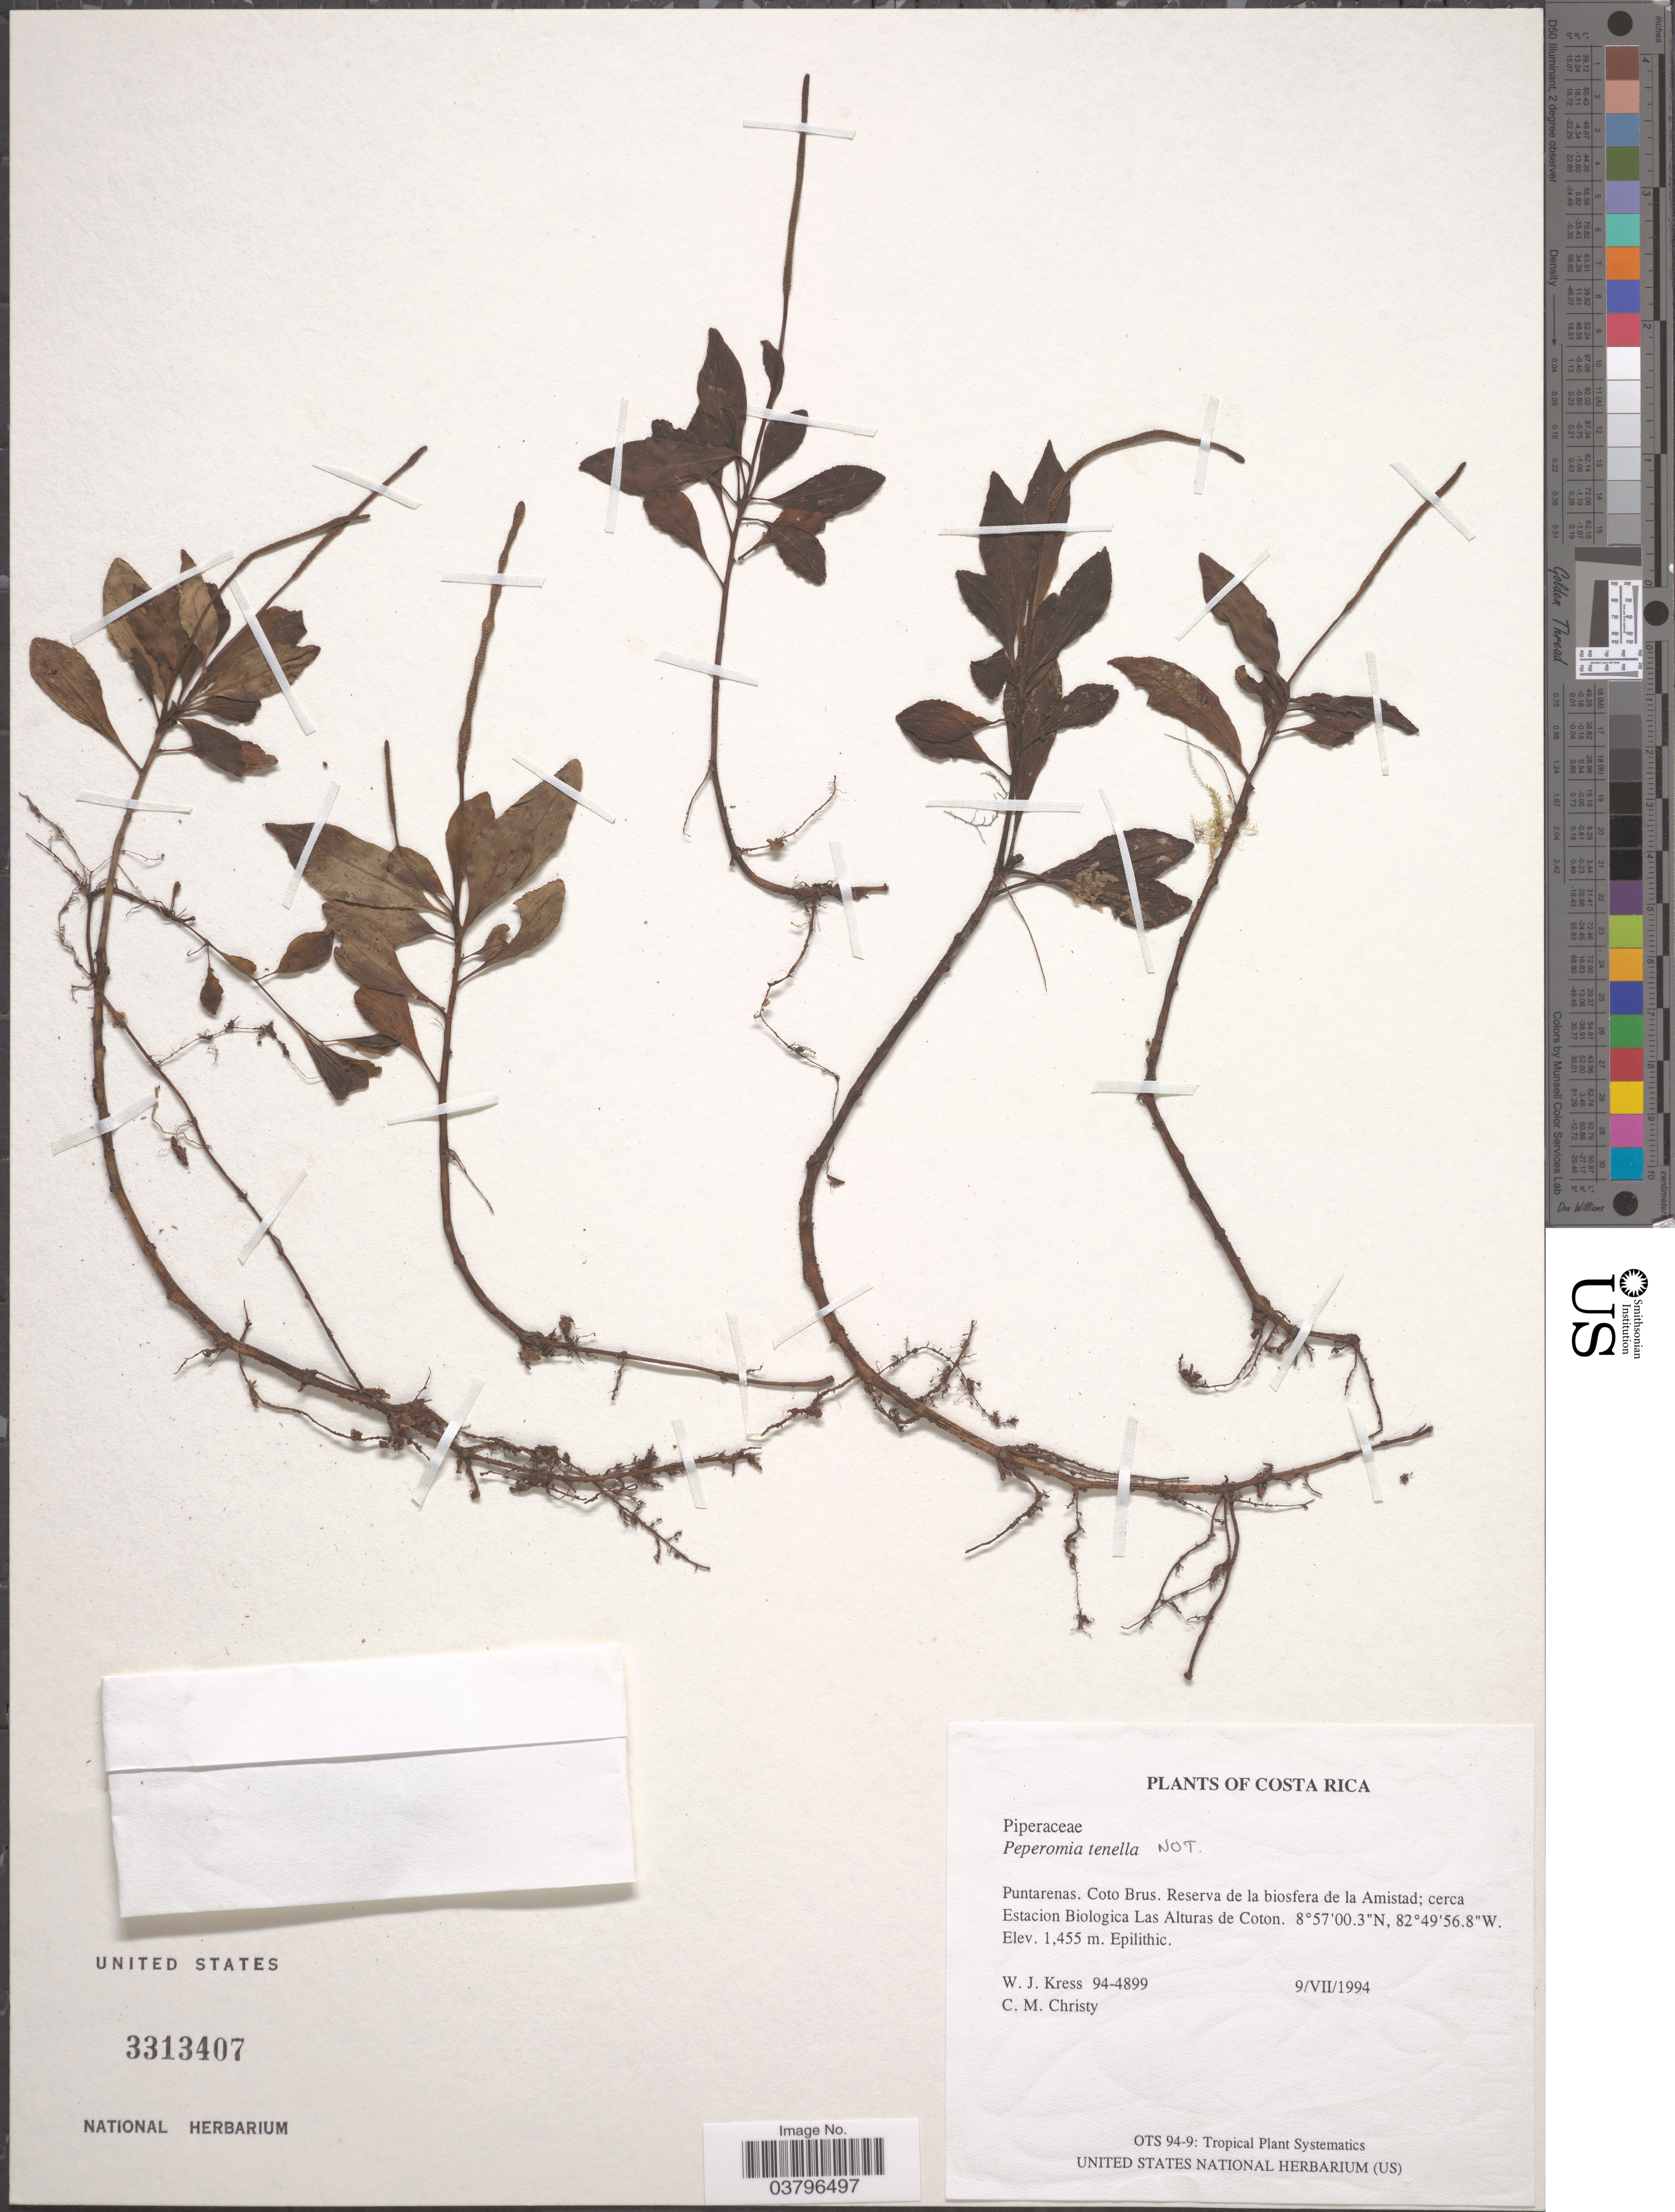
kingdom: Plantae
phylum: Tracheophyta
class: Magnoliopsida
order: Piperales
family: Piperaceae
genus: Peperomia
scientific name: Peperomia dendrophila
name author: Schltdl. & Cham.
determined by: Jiménez, José Estaban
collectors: W. J. Kress & C. M. Christy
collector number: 94-4899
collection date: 1994-07-09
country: Costa Rica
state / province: Puntarenas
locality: Coto Burs. Reserva de la biosfera de la Amistadl cerca Estacion Biologica Las alturas de Coton.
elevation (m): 1455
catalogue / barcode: US 3313407